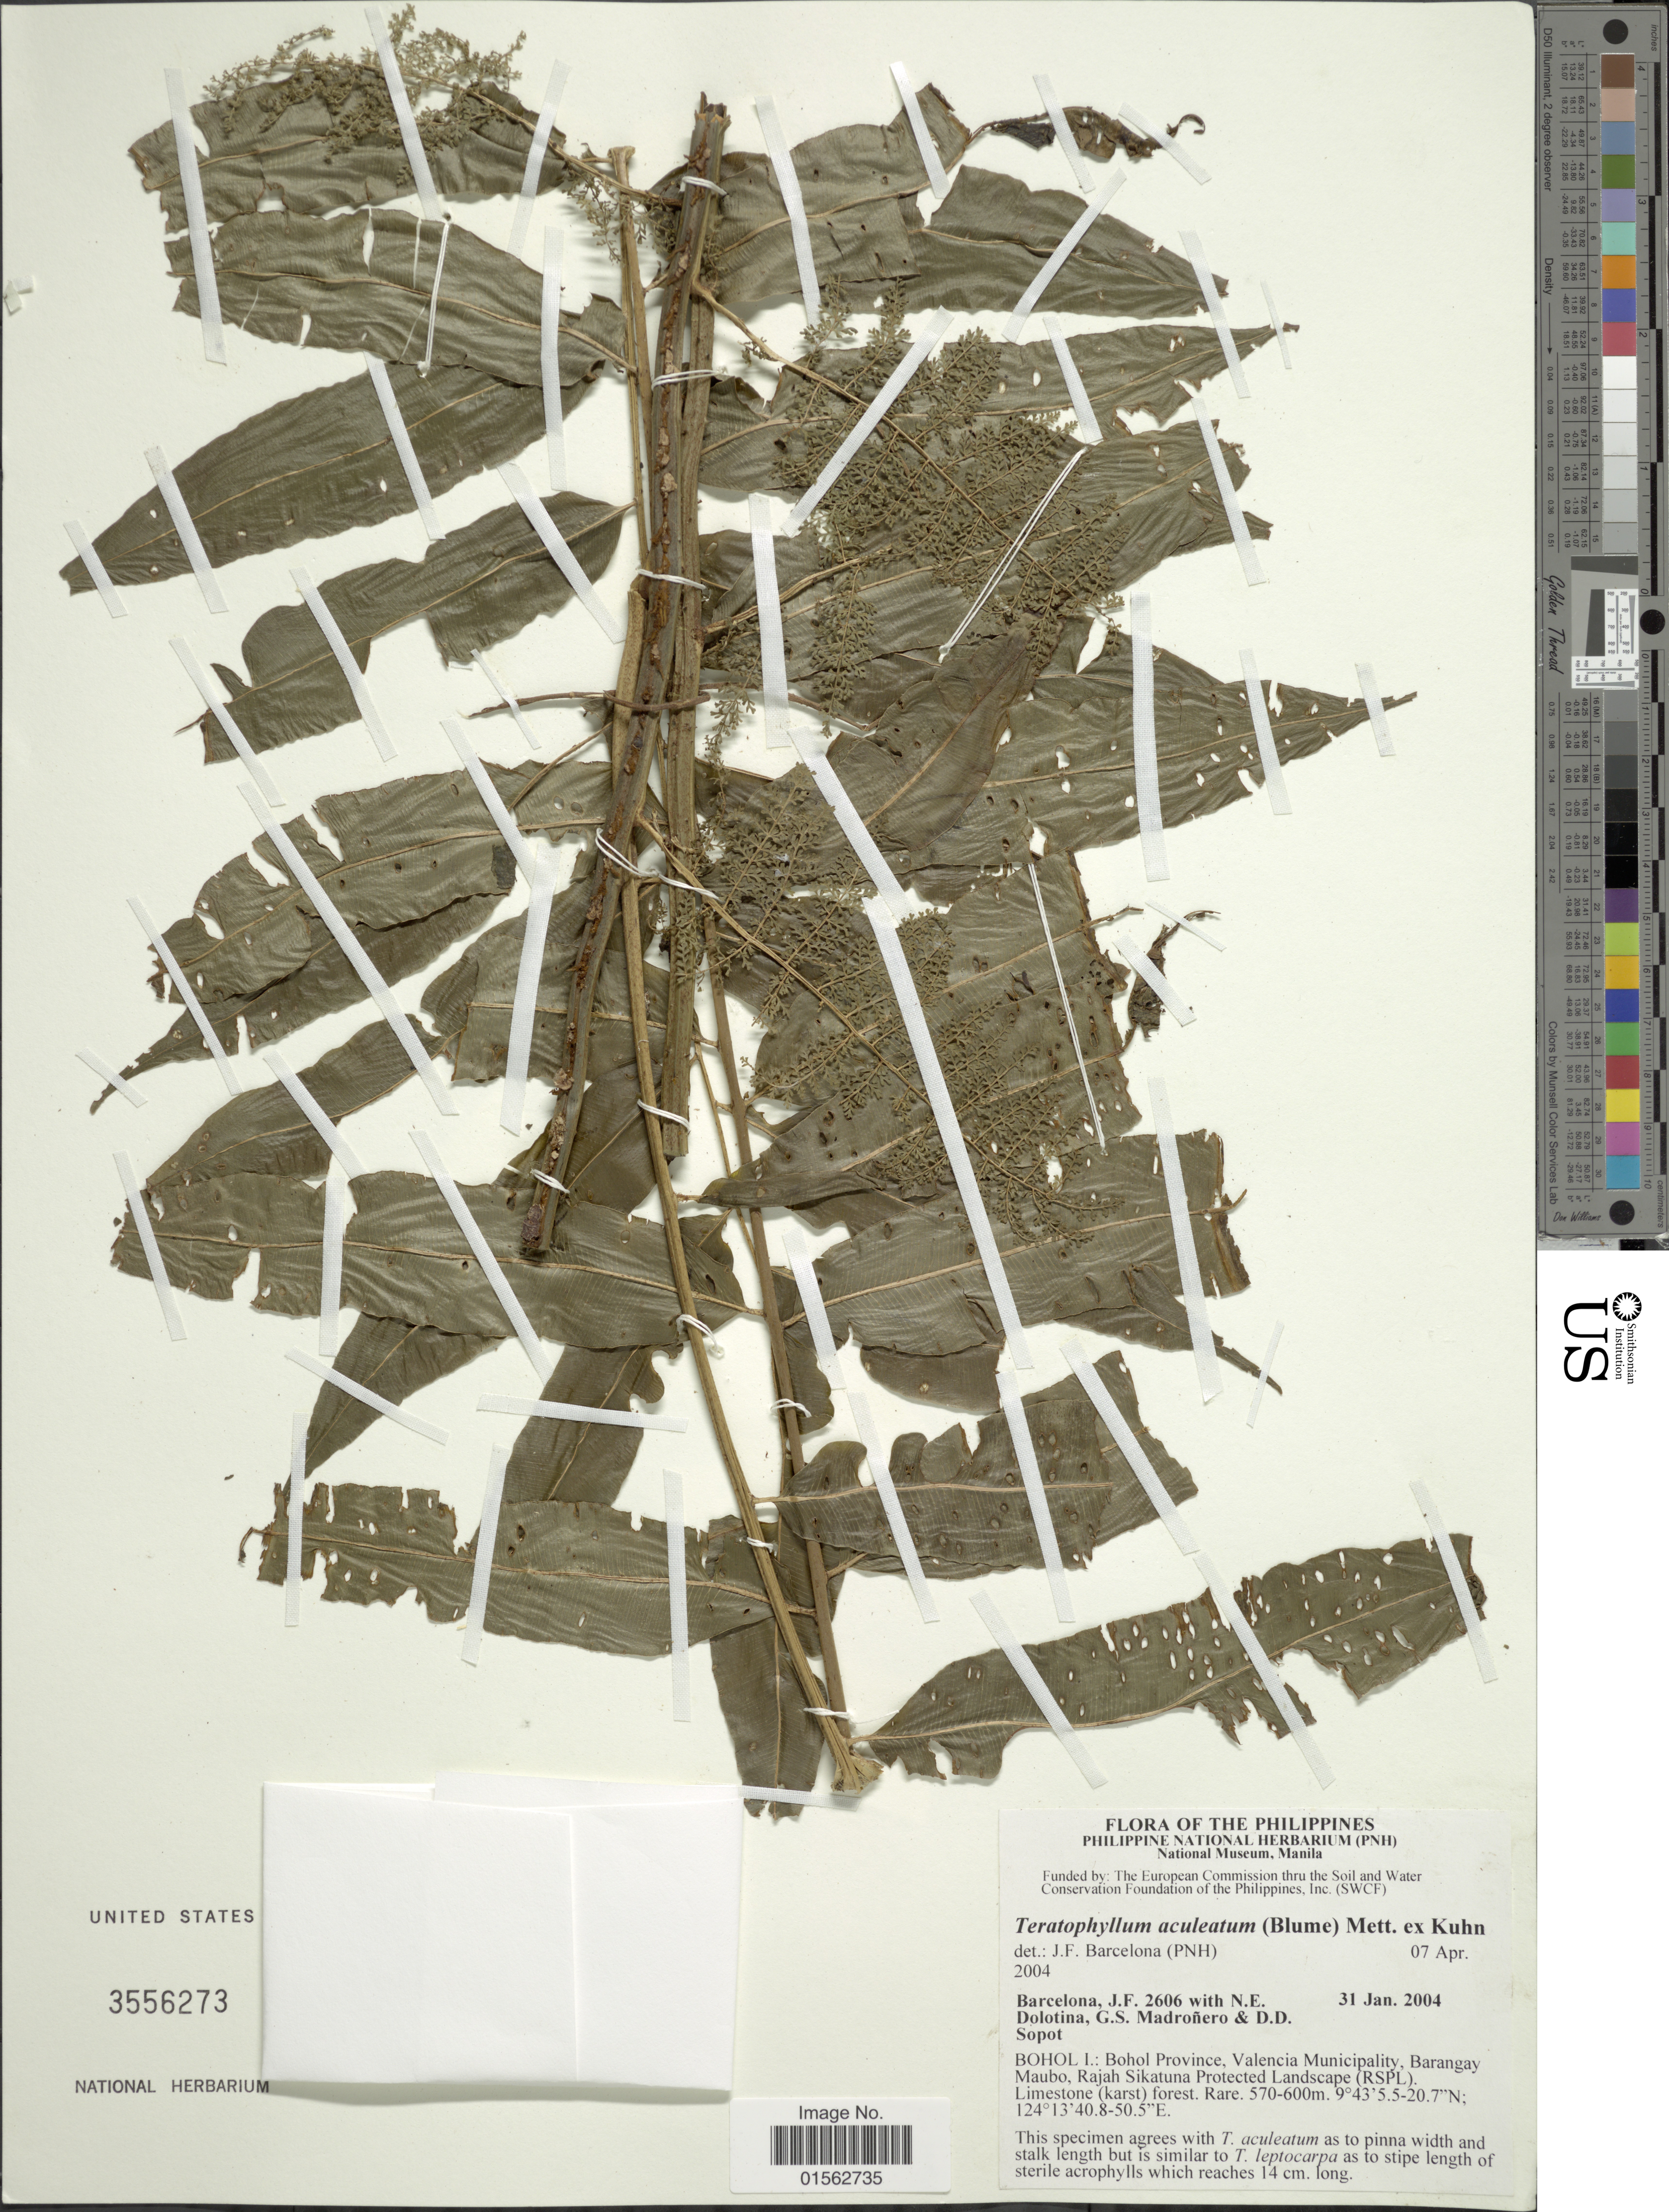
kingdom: Plantae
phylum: Tracheophyta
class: Polypodiopsida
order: Polypodiales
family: Dryopteridaceae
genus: Teratophyllum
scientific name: Teratophyllum aculeatum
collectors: J. F. Barcelona, N. Dolotina, G. Madroñero & D. Sopot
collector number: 2606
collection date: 2004-01-31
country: Philippines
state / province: Central Visayas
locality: Philippines, Bohol I.: Bohol Province, Valencia Municipality, Barangay, Maubo, Rajah Sikatuna Protected Landscape (RSPL), Limestone (karst) forest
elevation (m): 570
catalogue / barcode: US 3556273